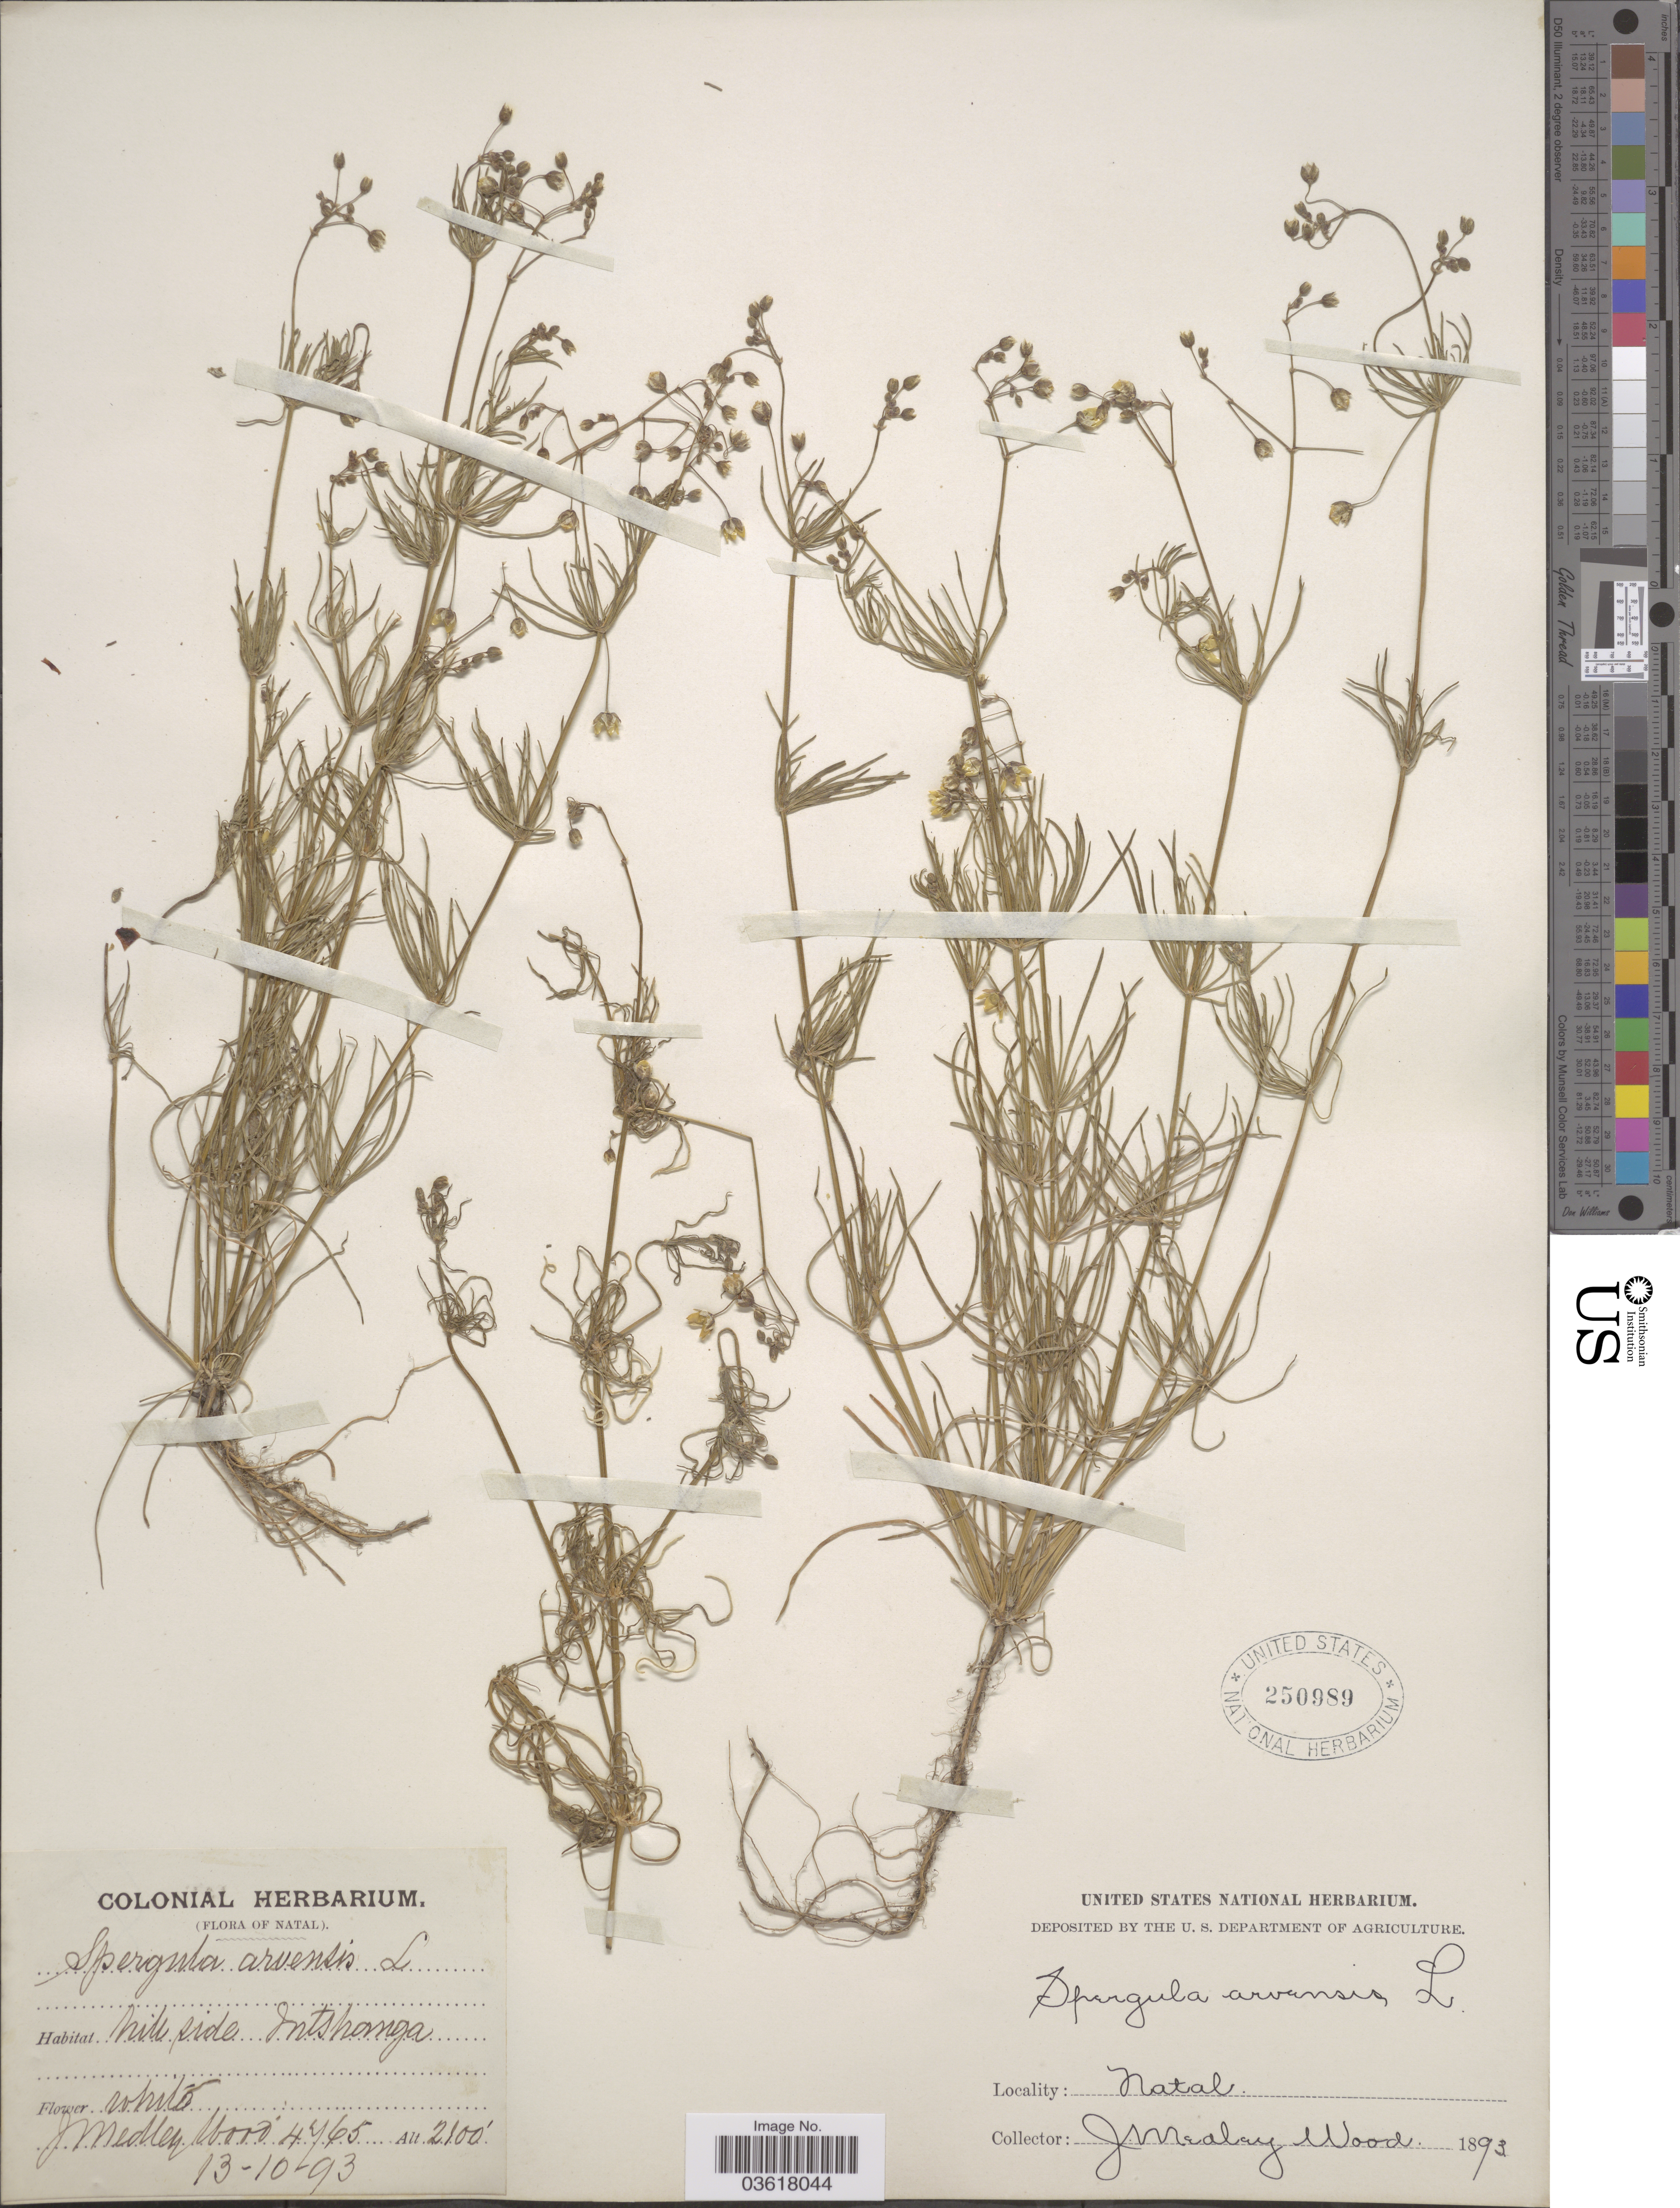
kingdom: Plantae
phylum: Tracheophyta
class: Magnoliopsida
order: Caryophyllales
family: Caryophyllaceae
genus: Spergula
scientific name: Spergula arvensis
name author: L.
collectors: J. Medley Wood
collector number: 4765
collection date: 1893-10-13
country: South Africa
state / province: KwaZulu-Natal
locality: Natal. Hillside Intshanga.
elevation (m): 640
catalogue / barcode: US 250989